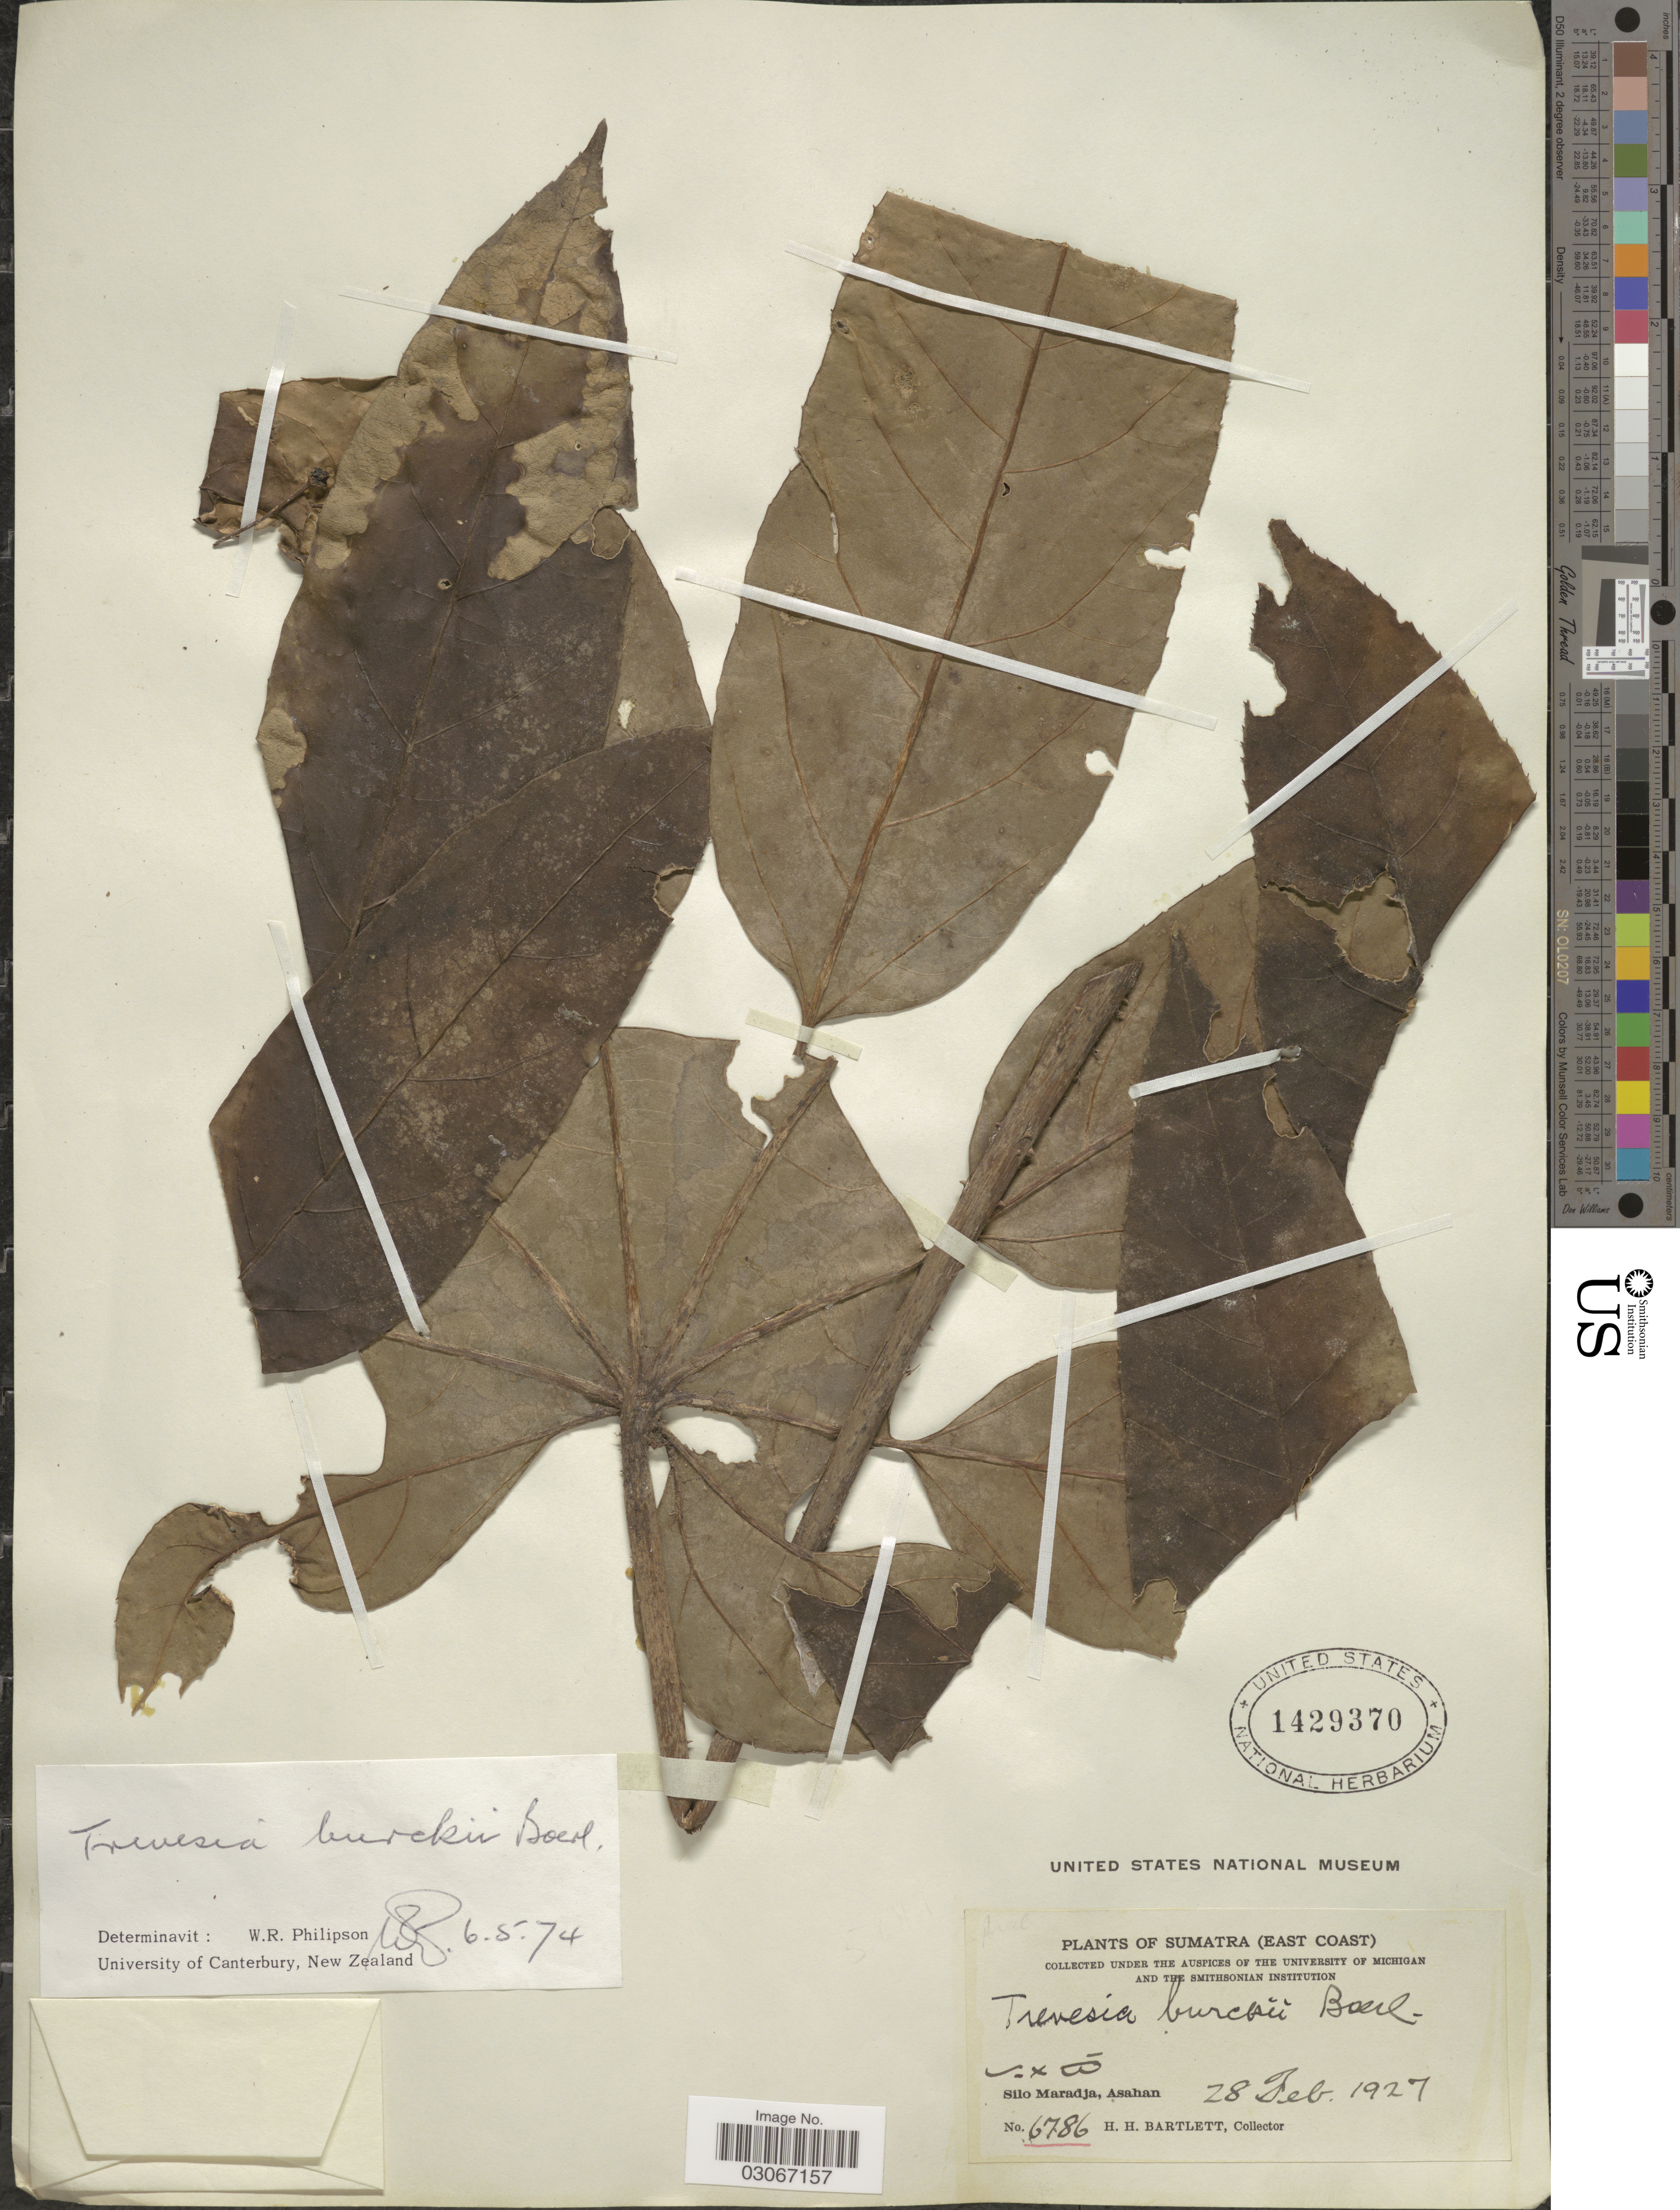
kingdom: Plantae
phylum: Tracheophyta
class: Magnoliopsida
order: Apiales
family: Araliaceae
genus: Trevesia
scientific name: Trevesia burckii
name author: Boerl.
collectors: H. H. Bartlett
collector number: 6786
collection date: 1927-02-28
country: Indonesia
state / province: Sumatra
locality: Sumatra (East Coast). Silo Maradja, Asahan.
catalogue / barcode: US 1429370